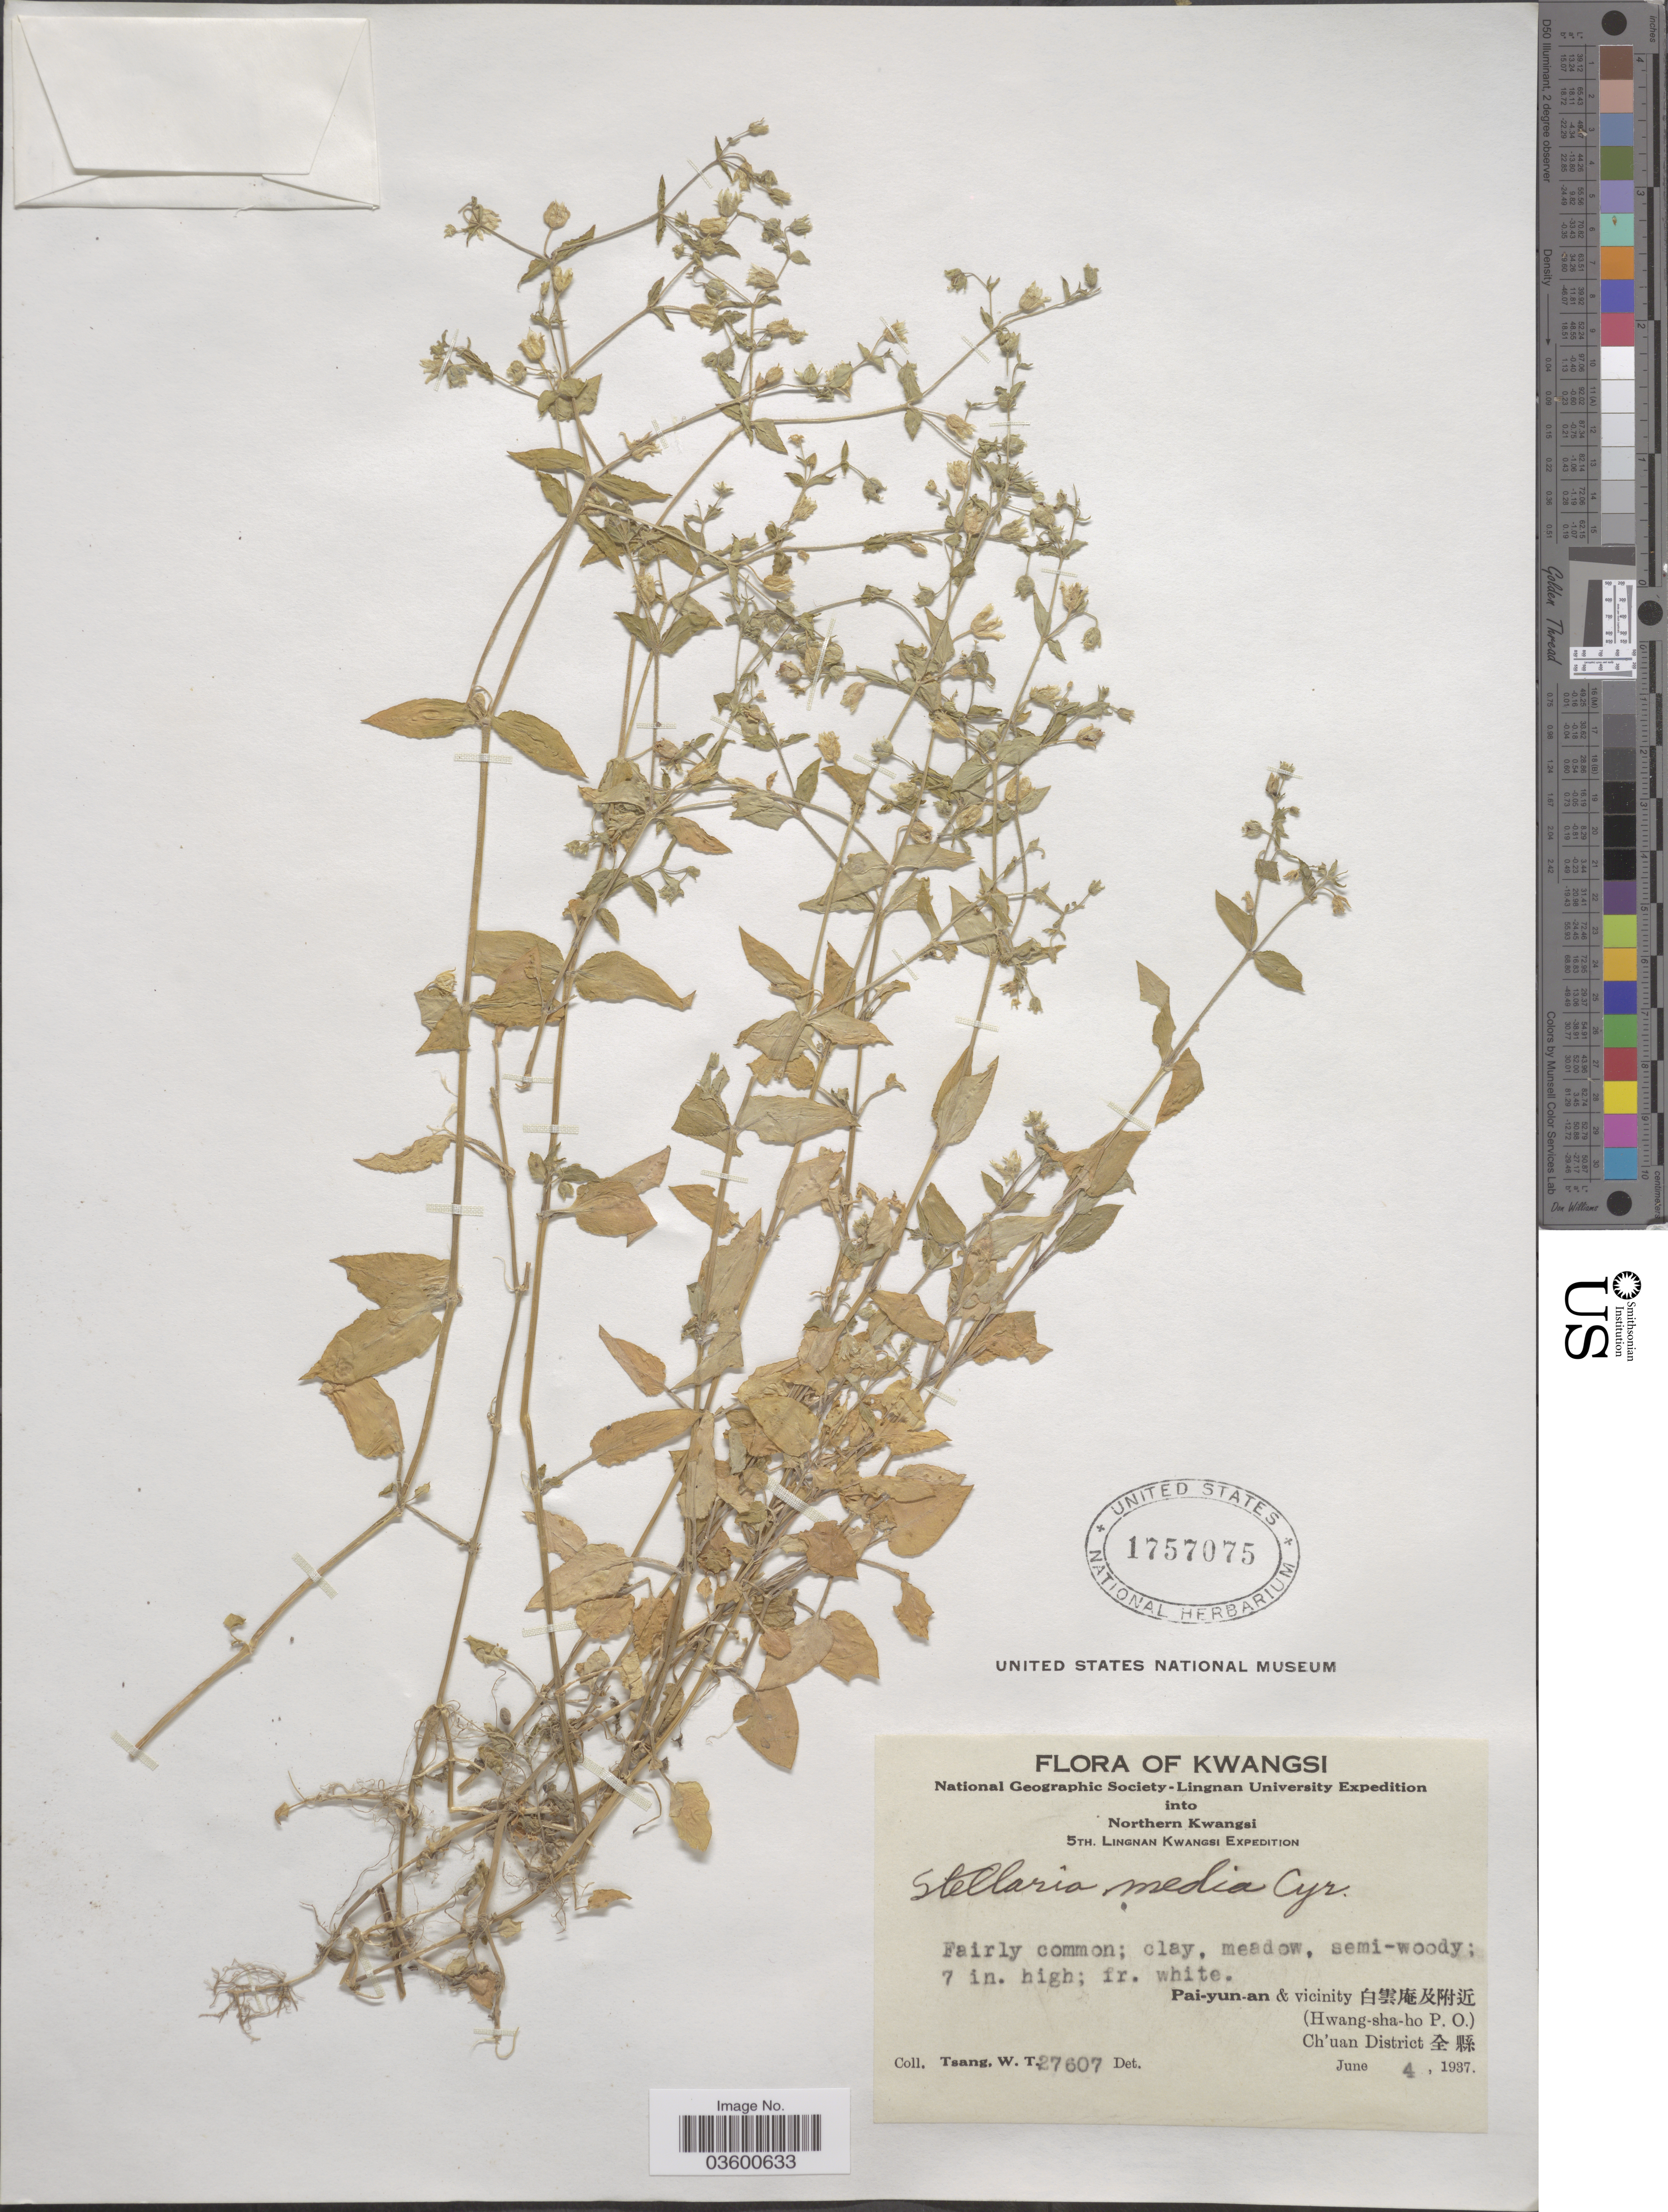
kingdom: Plantae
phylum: Tracheophyta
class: Magnoliopsida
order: Caryophyllales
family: Caryophyllaceae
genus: Stellaria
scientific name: Stellaria media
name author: (L.) Vill.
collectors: W. T. Tsang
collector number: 27607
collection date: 1937-06-04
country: China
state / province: Guangxi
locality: Kwangsi. Northern Kwangsi. Pai-yun-an & vicinity X. (Hwang-sha-ho P. O.) Ch'uan District X.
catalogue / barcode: US 1757075